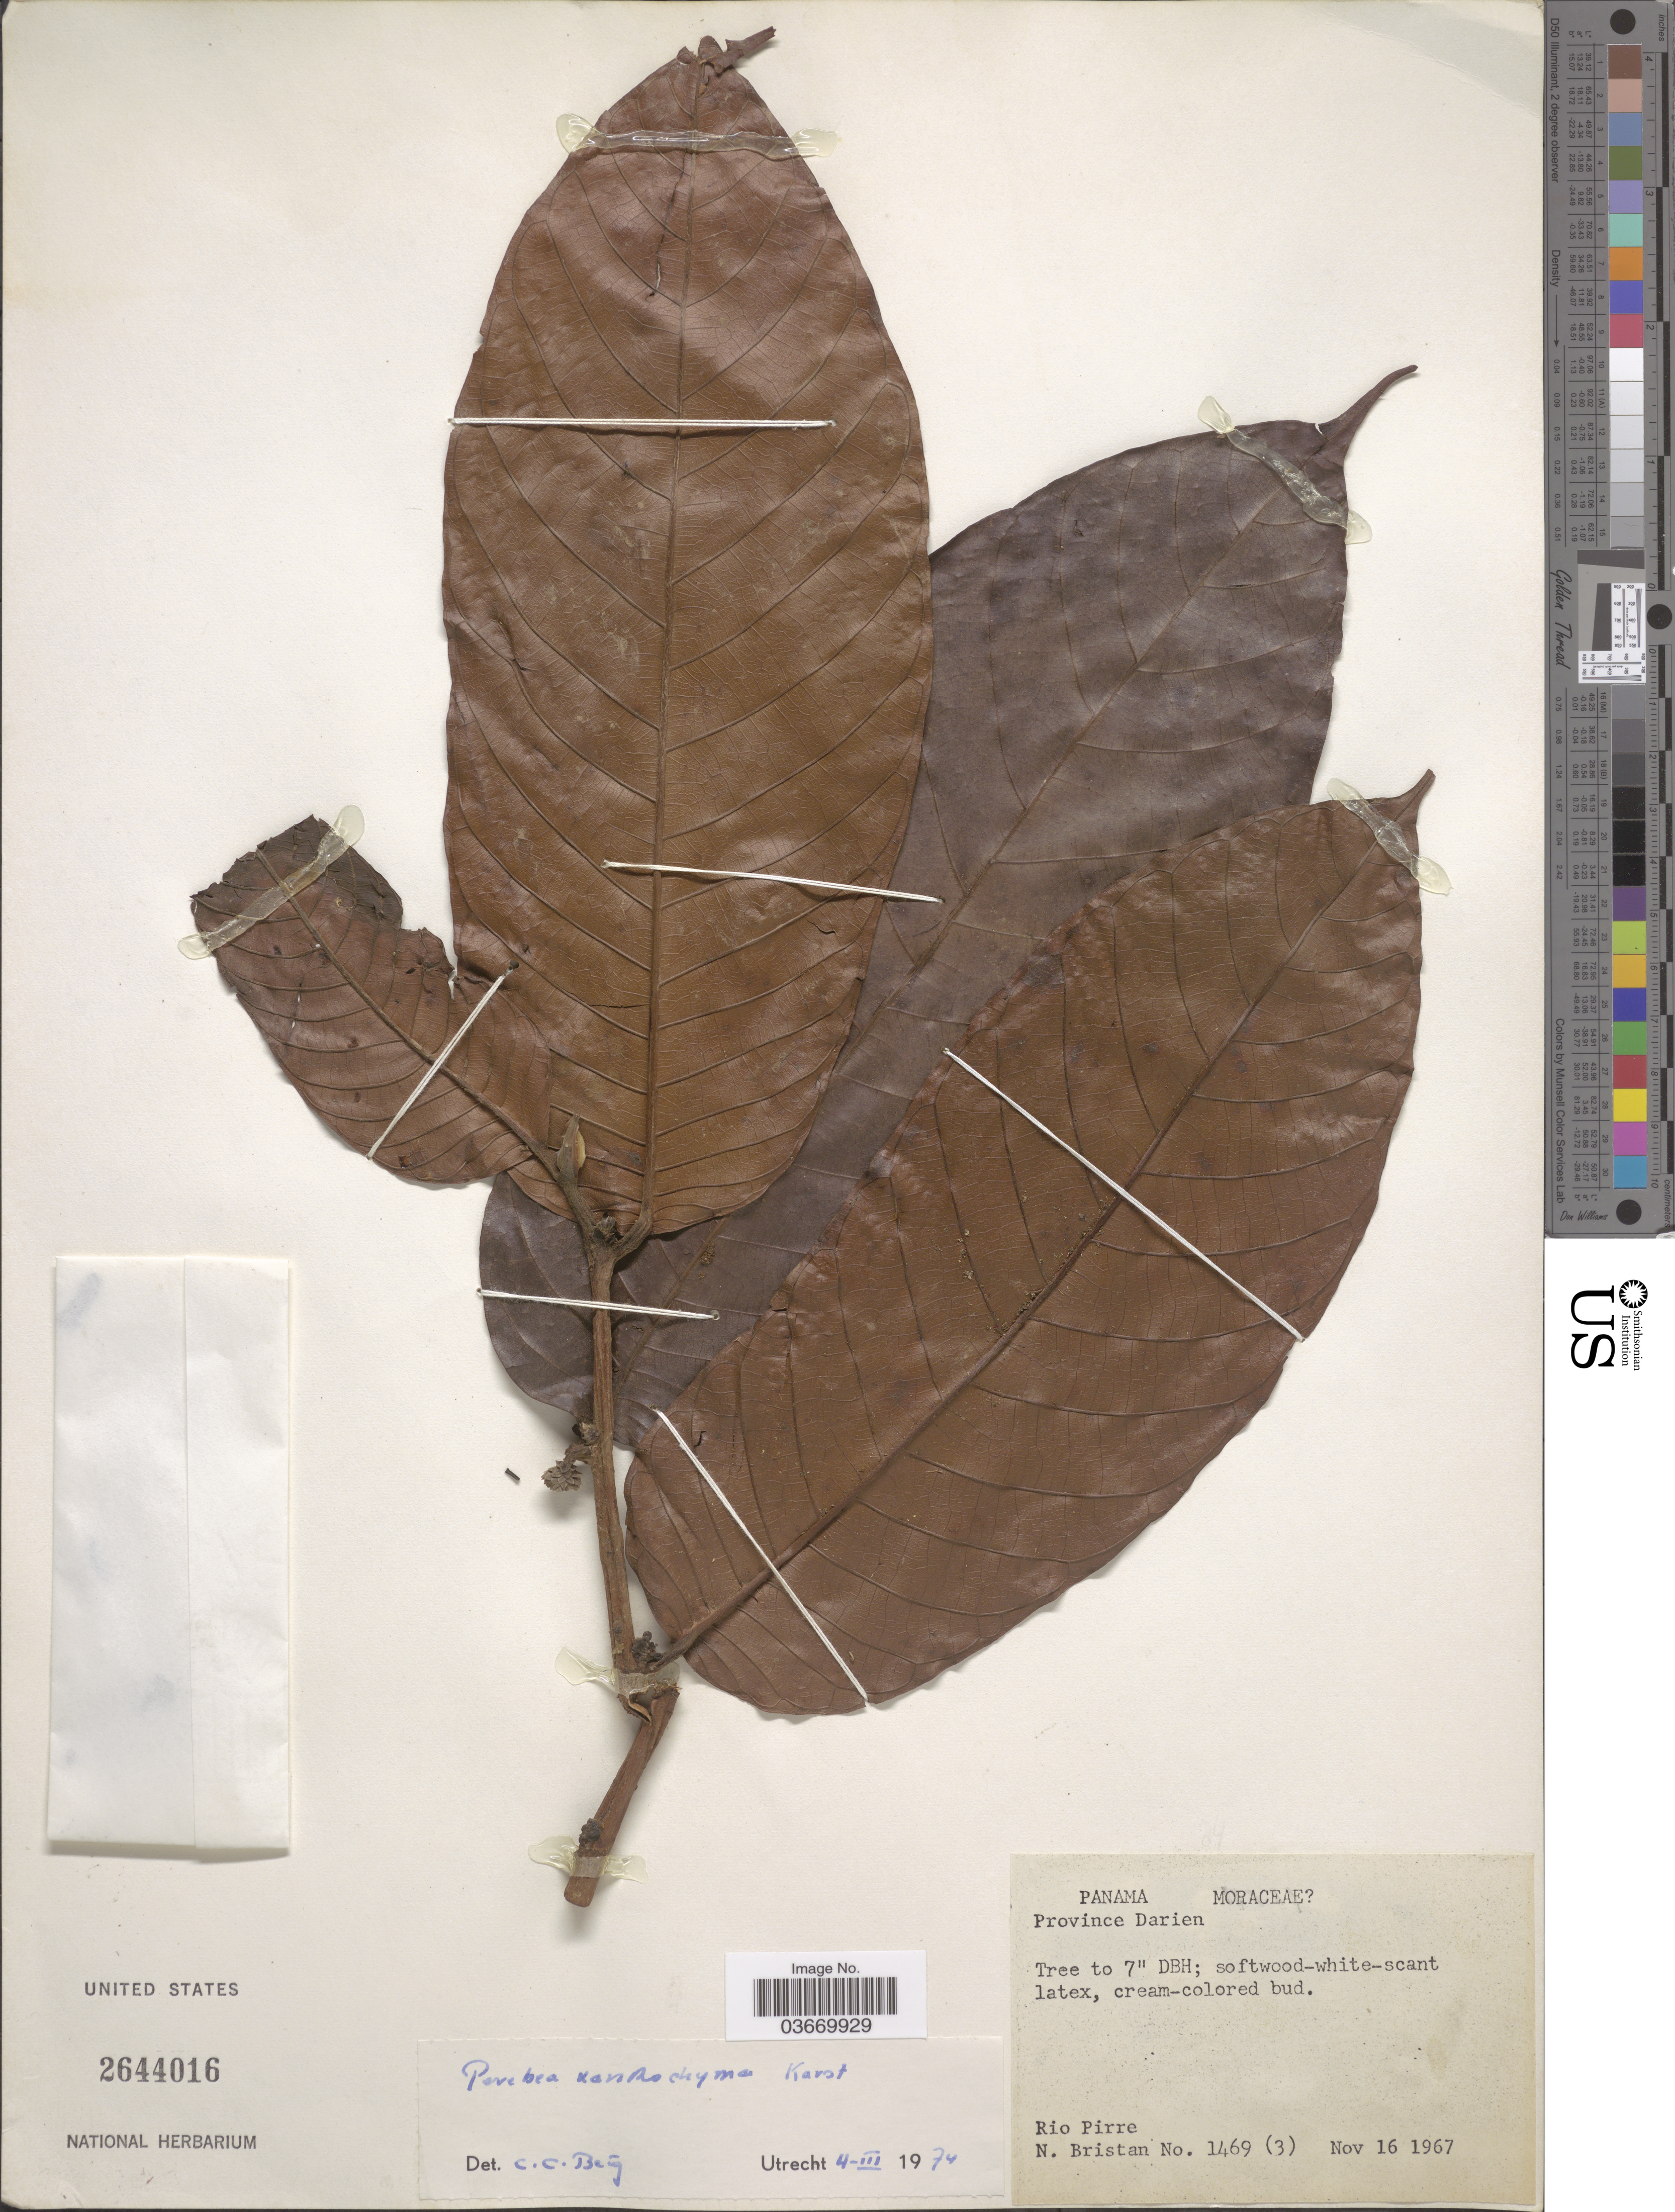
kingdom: Plantae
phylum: Tracheophyta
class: Magnoliopsida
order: Rosales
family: Moraceae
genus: Perebea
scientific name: Perebea xanthochyma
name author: H. Karst.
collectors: N. Bristan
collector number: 1469(3)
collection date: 1967-11-16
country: Panama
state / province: Darien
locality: Rio Pirre.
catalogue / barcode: US 2644016